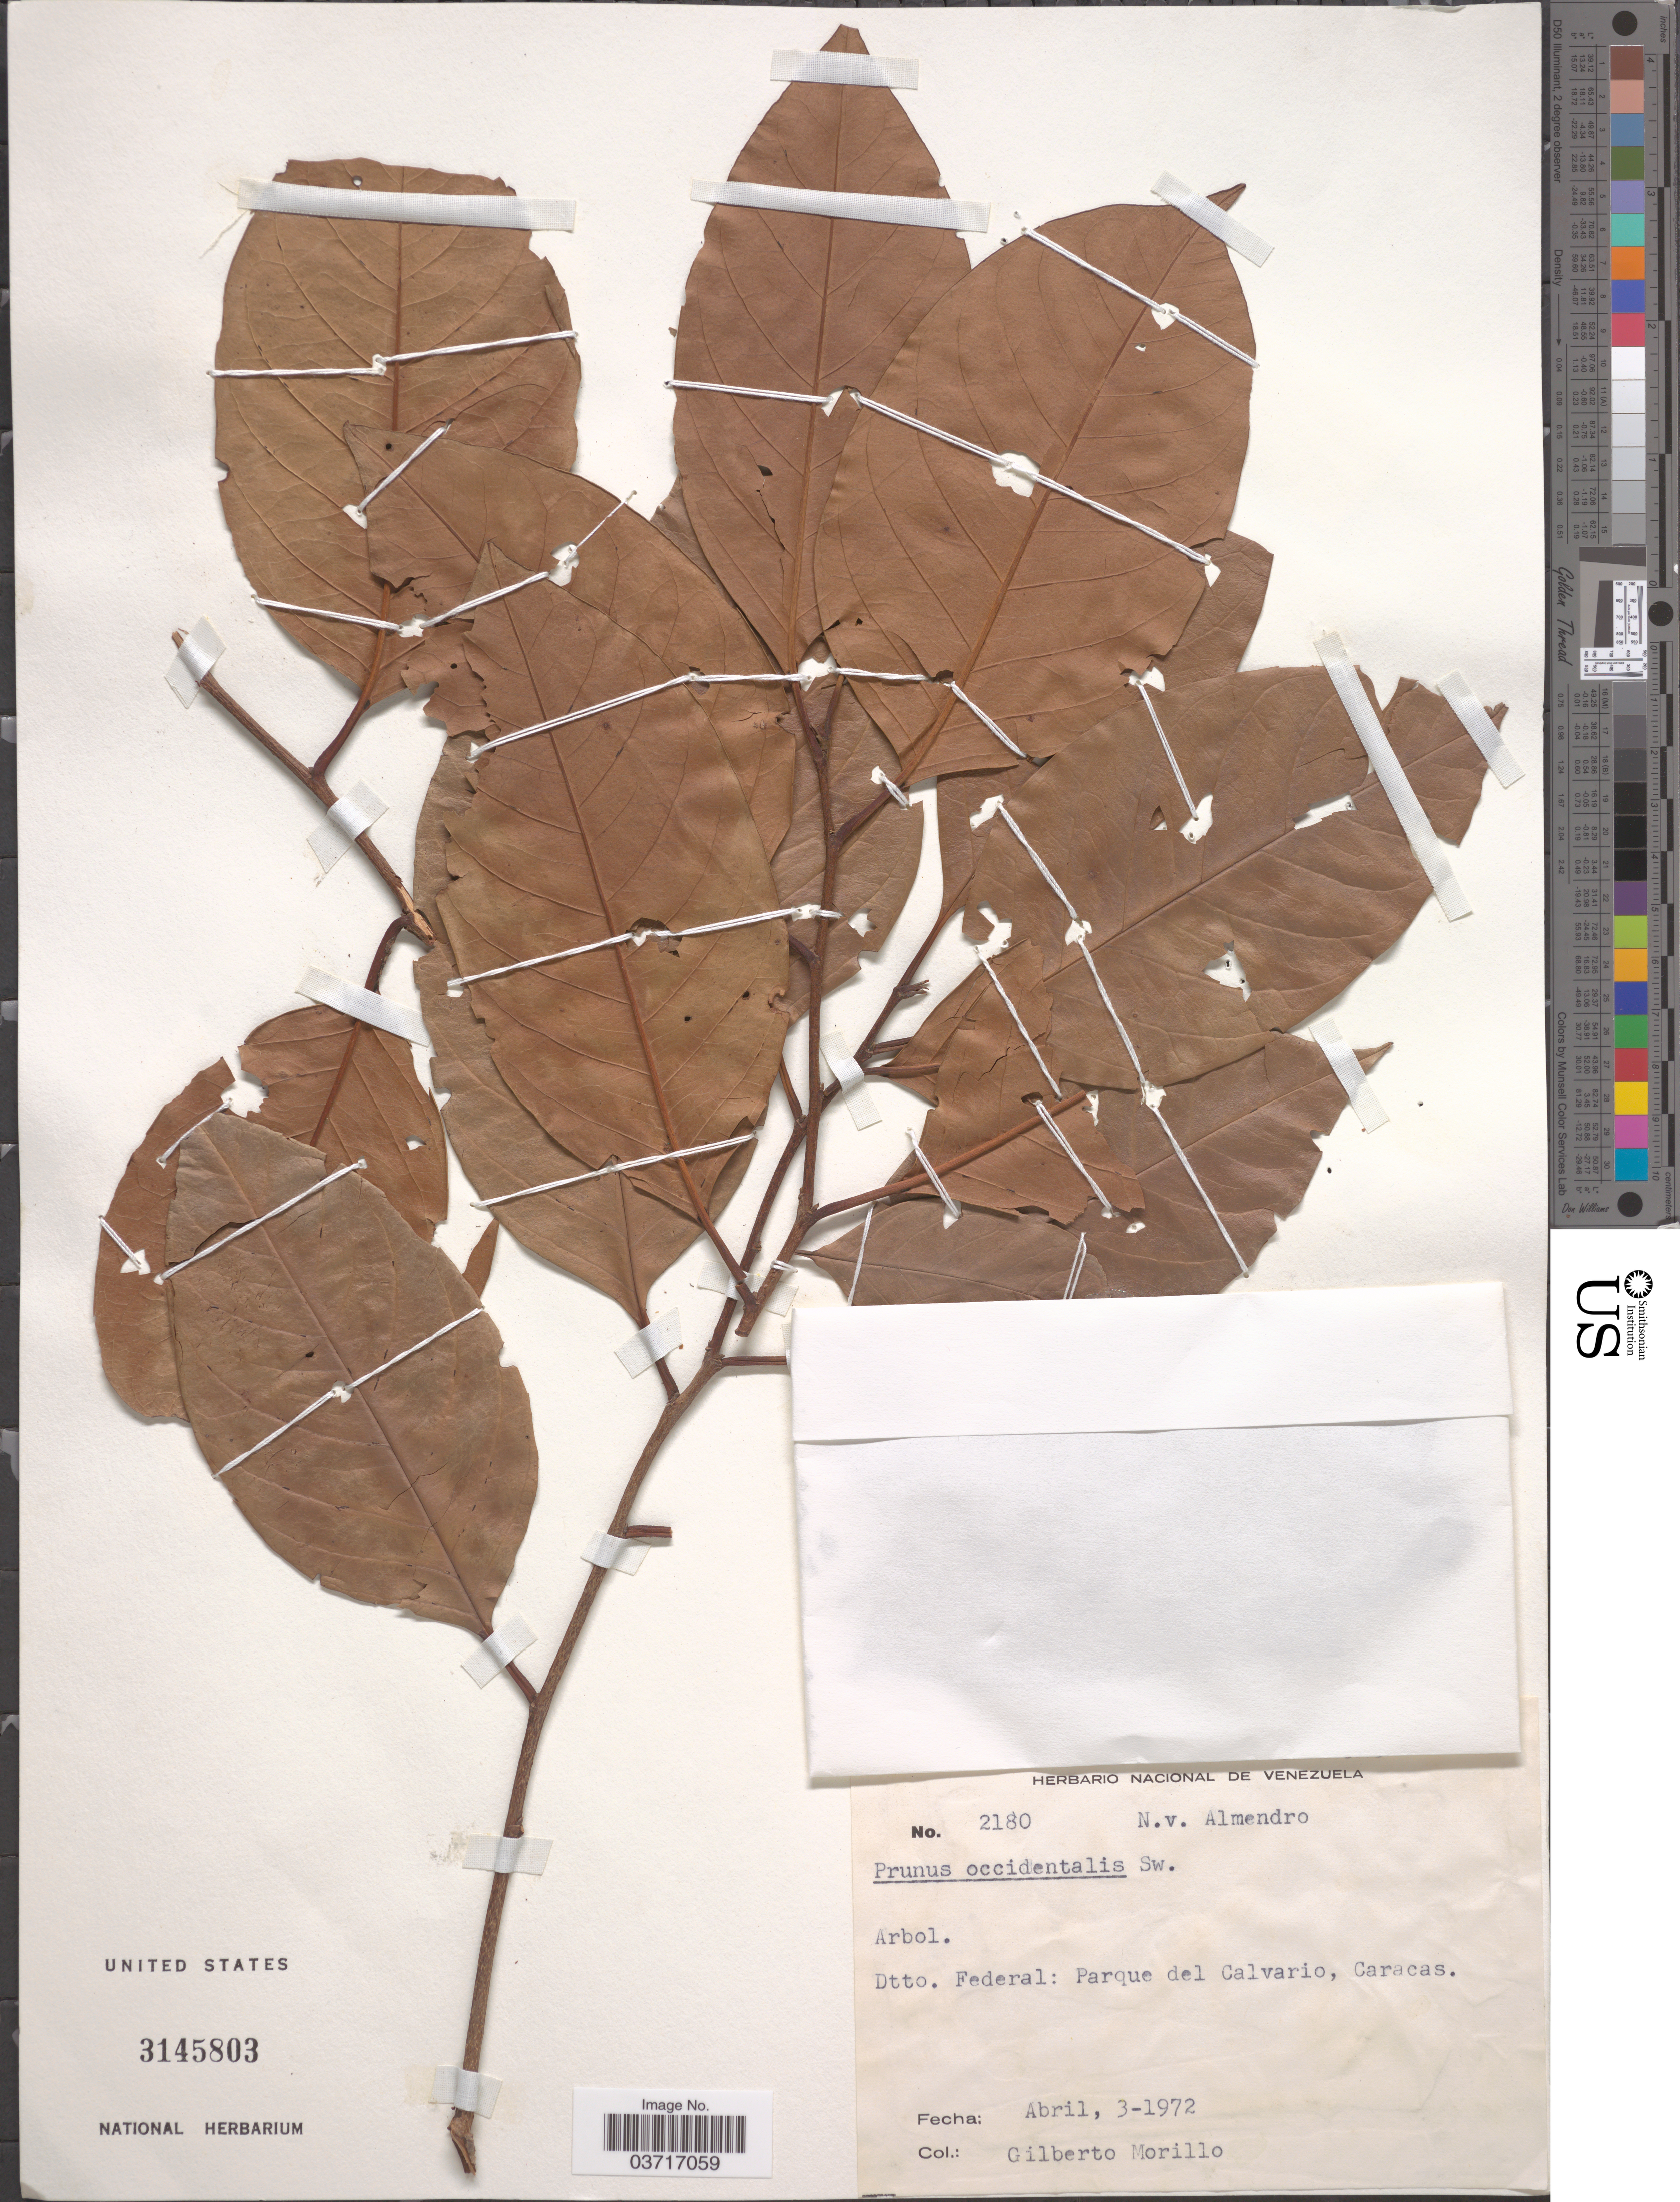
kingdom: Plantae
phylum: Tracheophyta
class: Magnoliopsida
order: Rosales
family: Rosaceae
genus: Prunus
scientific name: Prunus occidentalis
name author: Sw.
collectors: G. N. Morillo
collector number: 2180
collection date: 1972-04-03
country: Venezuela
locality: N.v. Almendro [unsure placement] Dtto. Federal: Parque del Calvario, Caracas.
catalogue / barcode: US 3145803